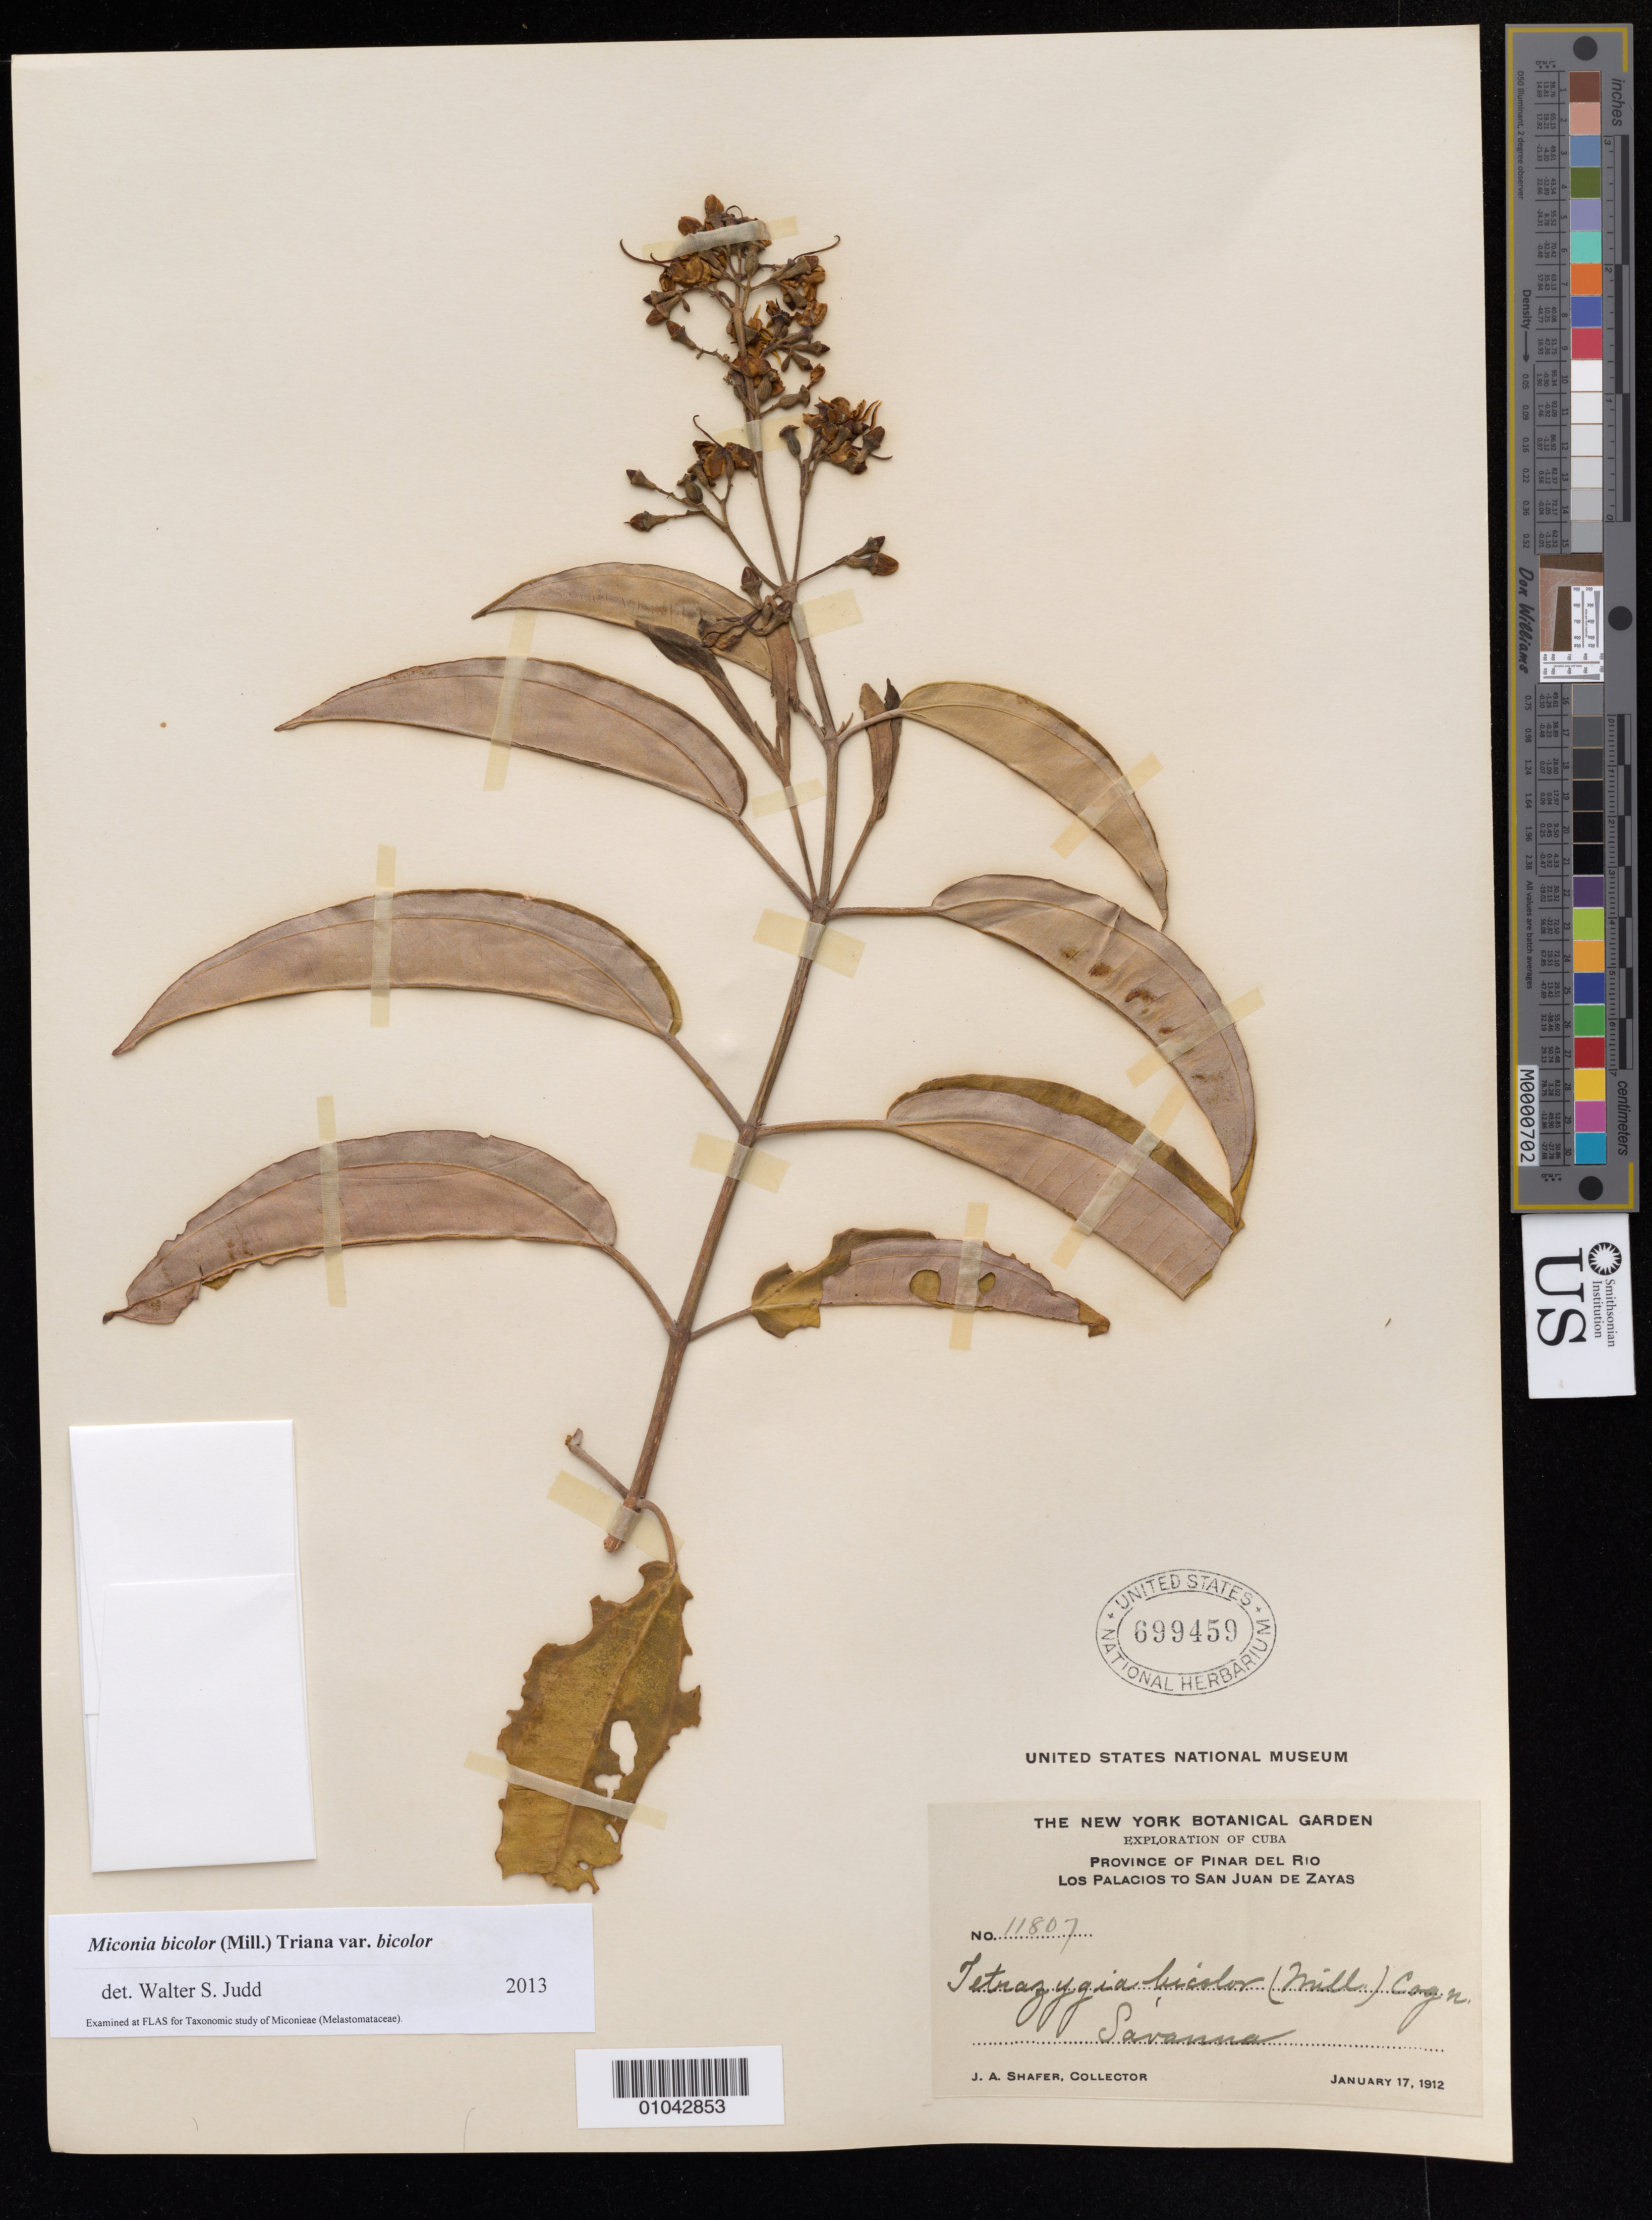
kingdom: Plantae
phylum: Tracheophyta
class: Magnoliopsida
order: Myrtales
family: Melastomataceae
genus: Miconia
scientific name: Miconia bicolor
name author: (Mill.) Triana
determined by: Judd, Walter S.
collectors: J. A. Shafer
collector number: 11807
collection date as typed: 17 Jan 1912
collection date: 1912-01-17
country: Cuba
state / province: Pinar del Río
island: Cuba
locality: Los Palacios to San Juan de Zayas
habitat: Savanna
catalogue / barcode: US 699459